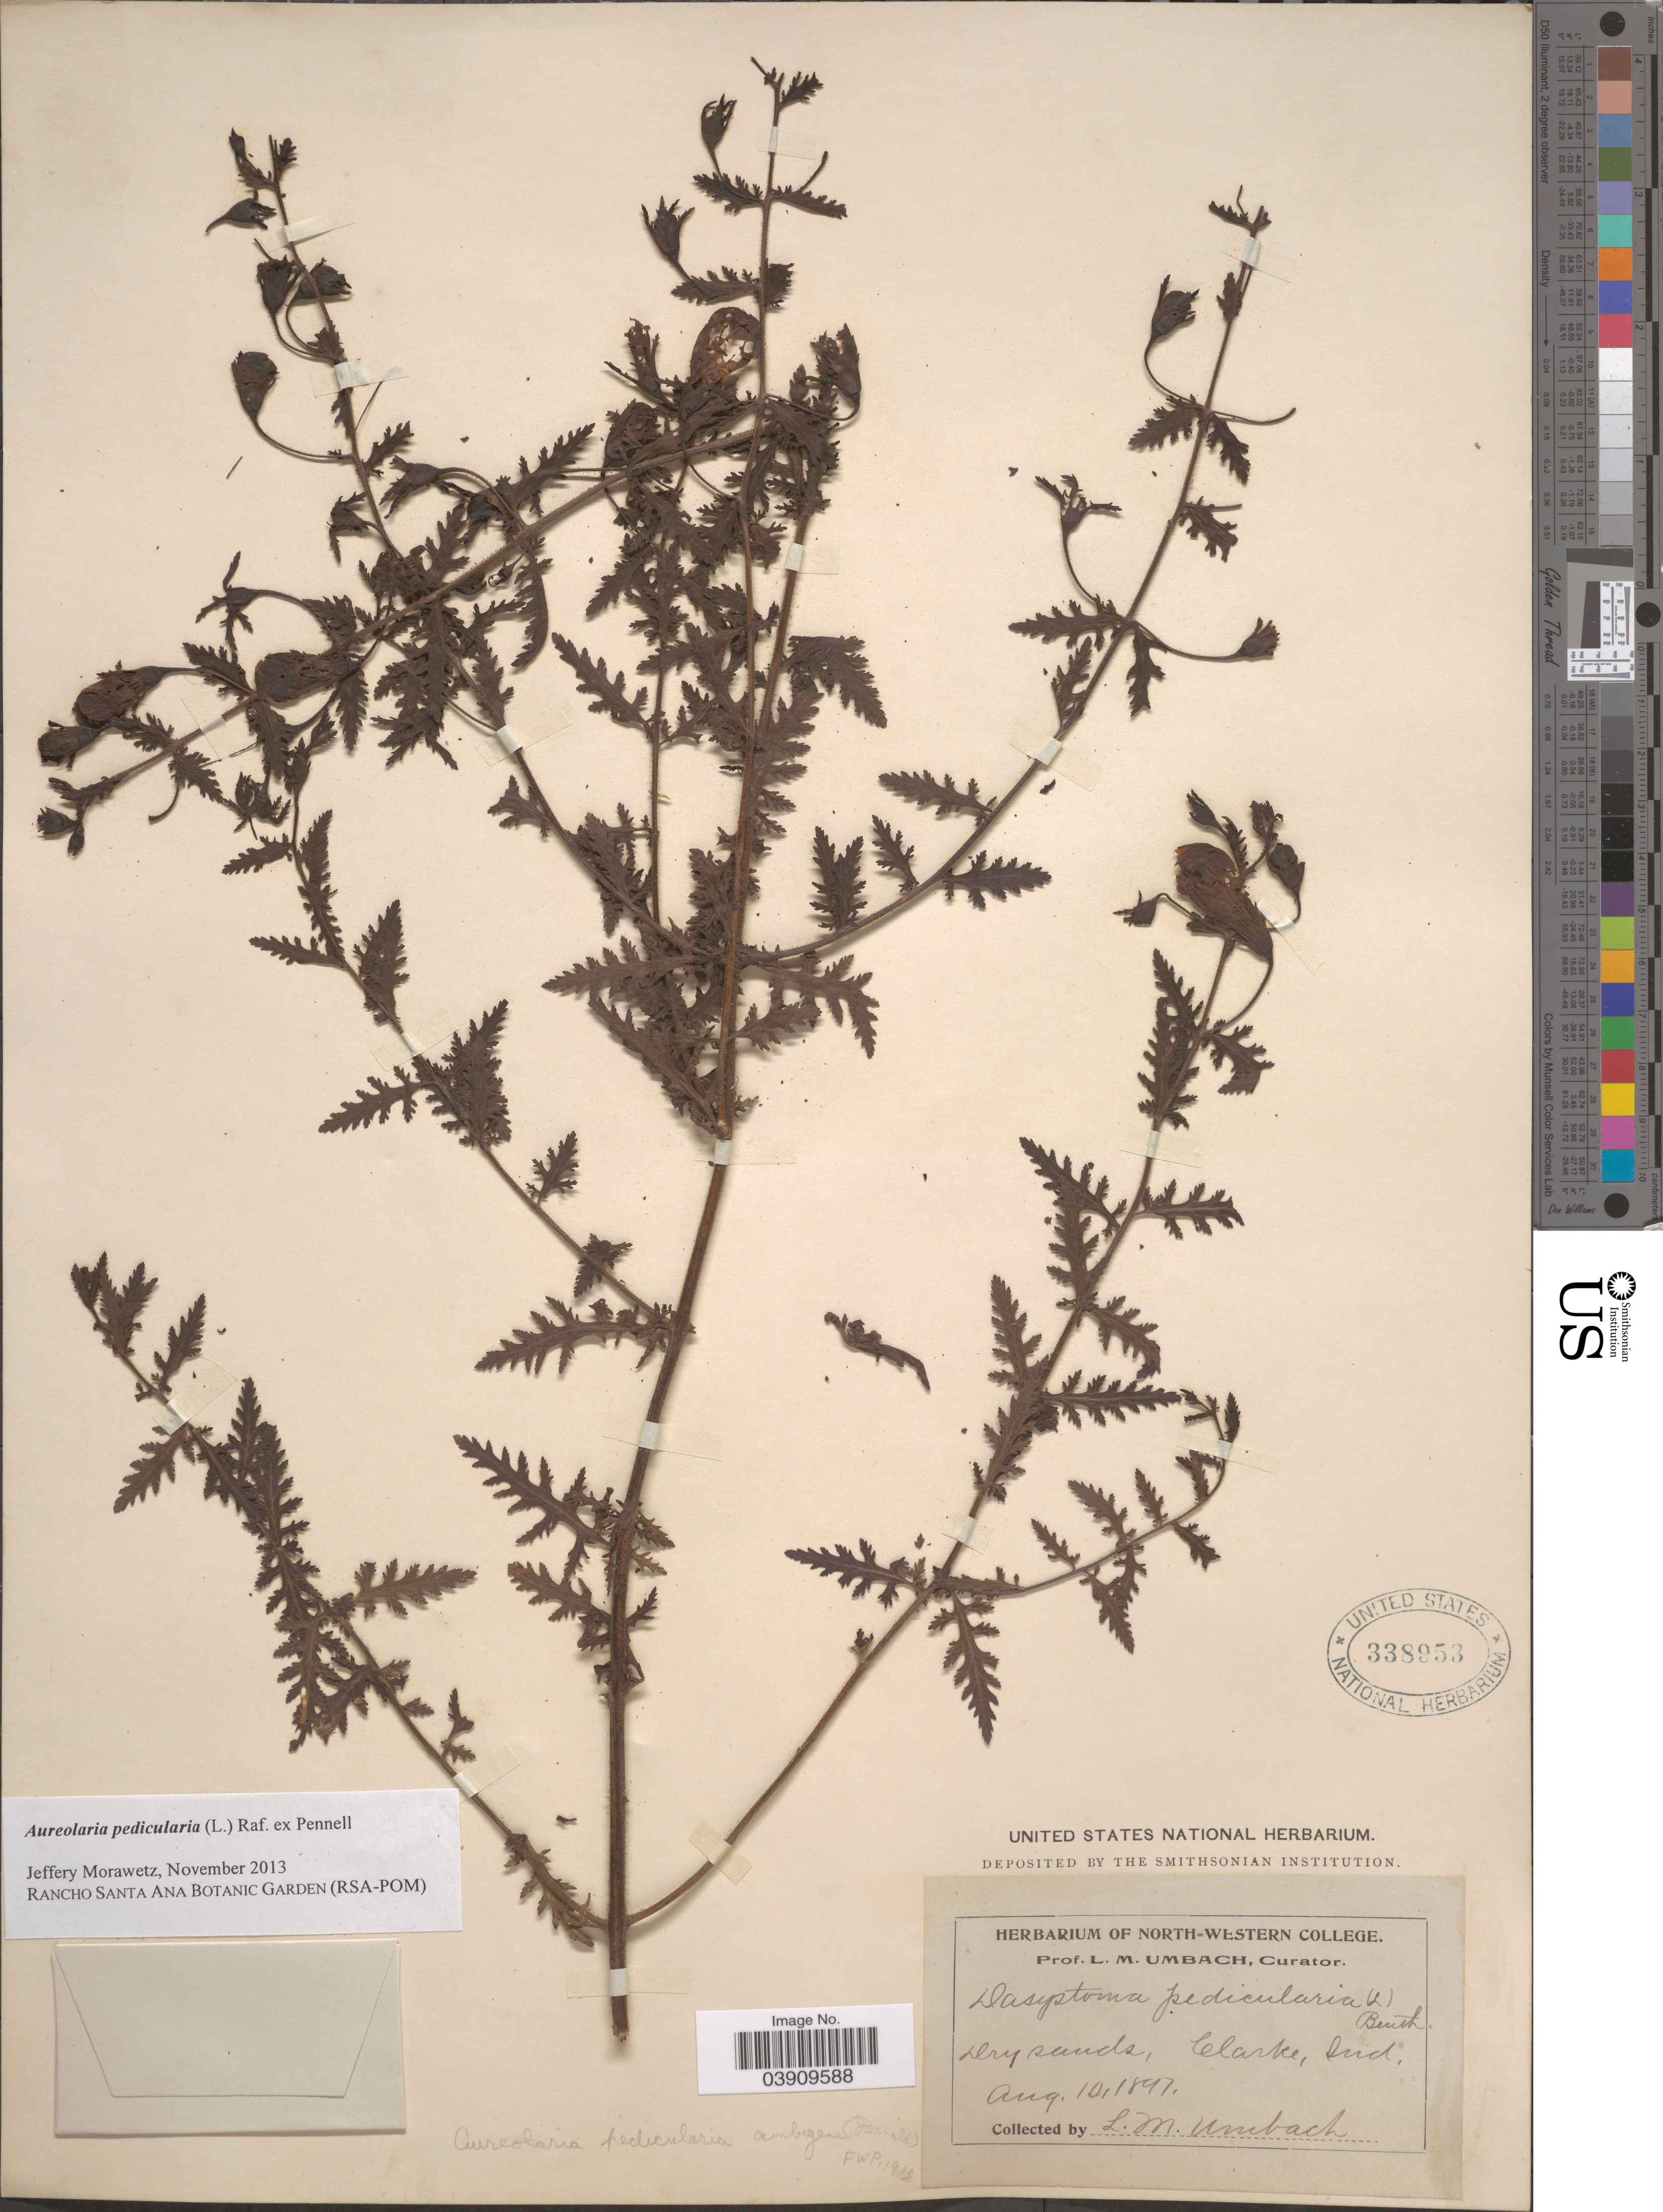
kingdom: Plantae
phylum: Tracheophyta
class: Magnoliopsida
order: Lamiales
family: Orobanchaceae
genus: Aureolaria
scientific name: Aureolaria pedicularia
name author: (L.) Raf. ex Farw.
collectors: L. M. Umbach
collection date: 1897-08-10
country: United States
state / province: Indiana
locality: Clarke.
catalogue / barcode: US 338953